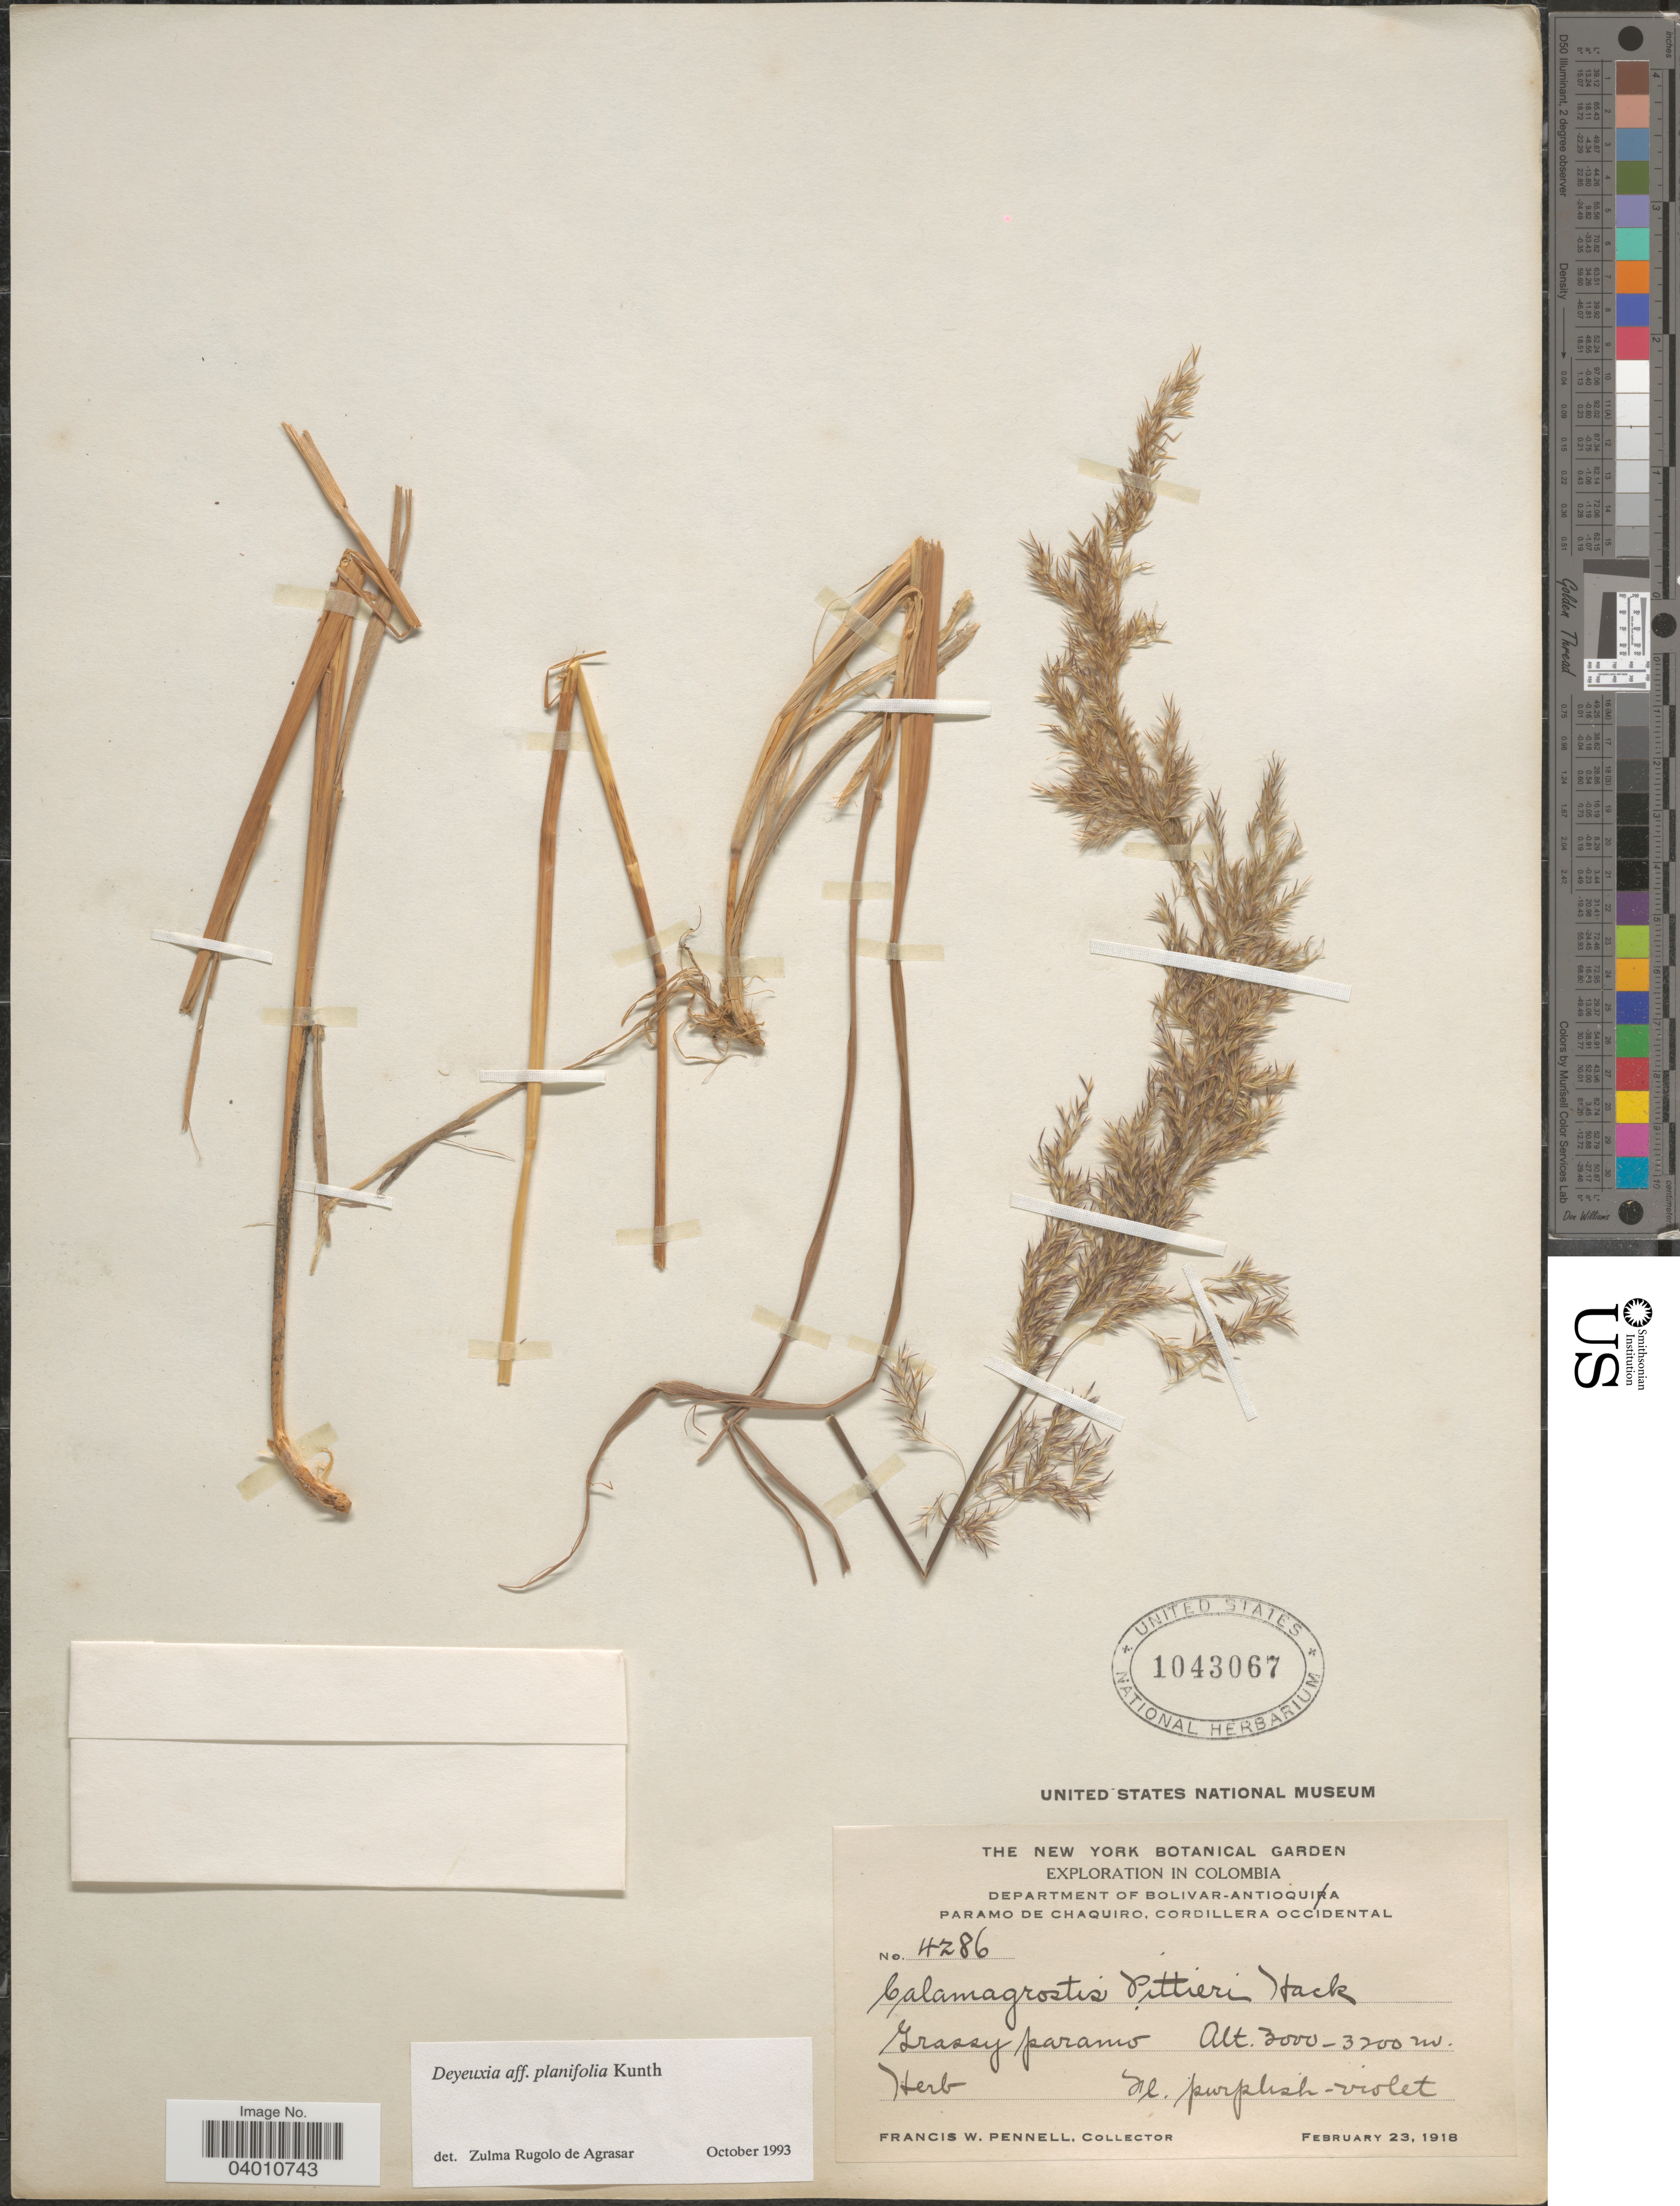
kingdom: Plantae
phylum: Tracheophyta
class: Liliopsida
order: Poales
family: Poaceae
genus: Peyritschia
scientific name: Peyritschia planifolia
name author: (Kunth) P.M. Peterson et al.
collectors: F. W. Pennell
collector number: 4286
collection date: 1918-02-23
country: Colombia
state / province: Bolívar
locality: Department of Bolívar. Paramo de Chaquiro, Cordillera Occidental.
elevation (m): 3000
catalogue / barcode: US 1043067